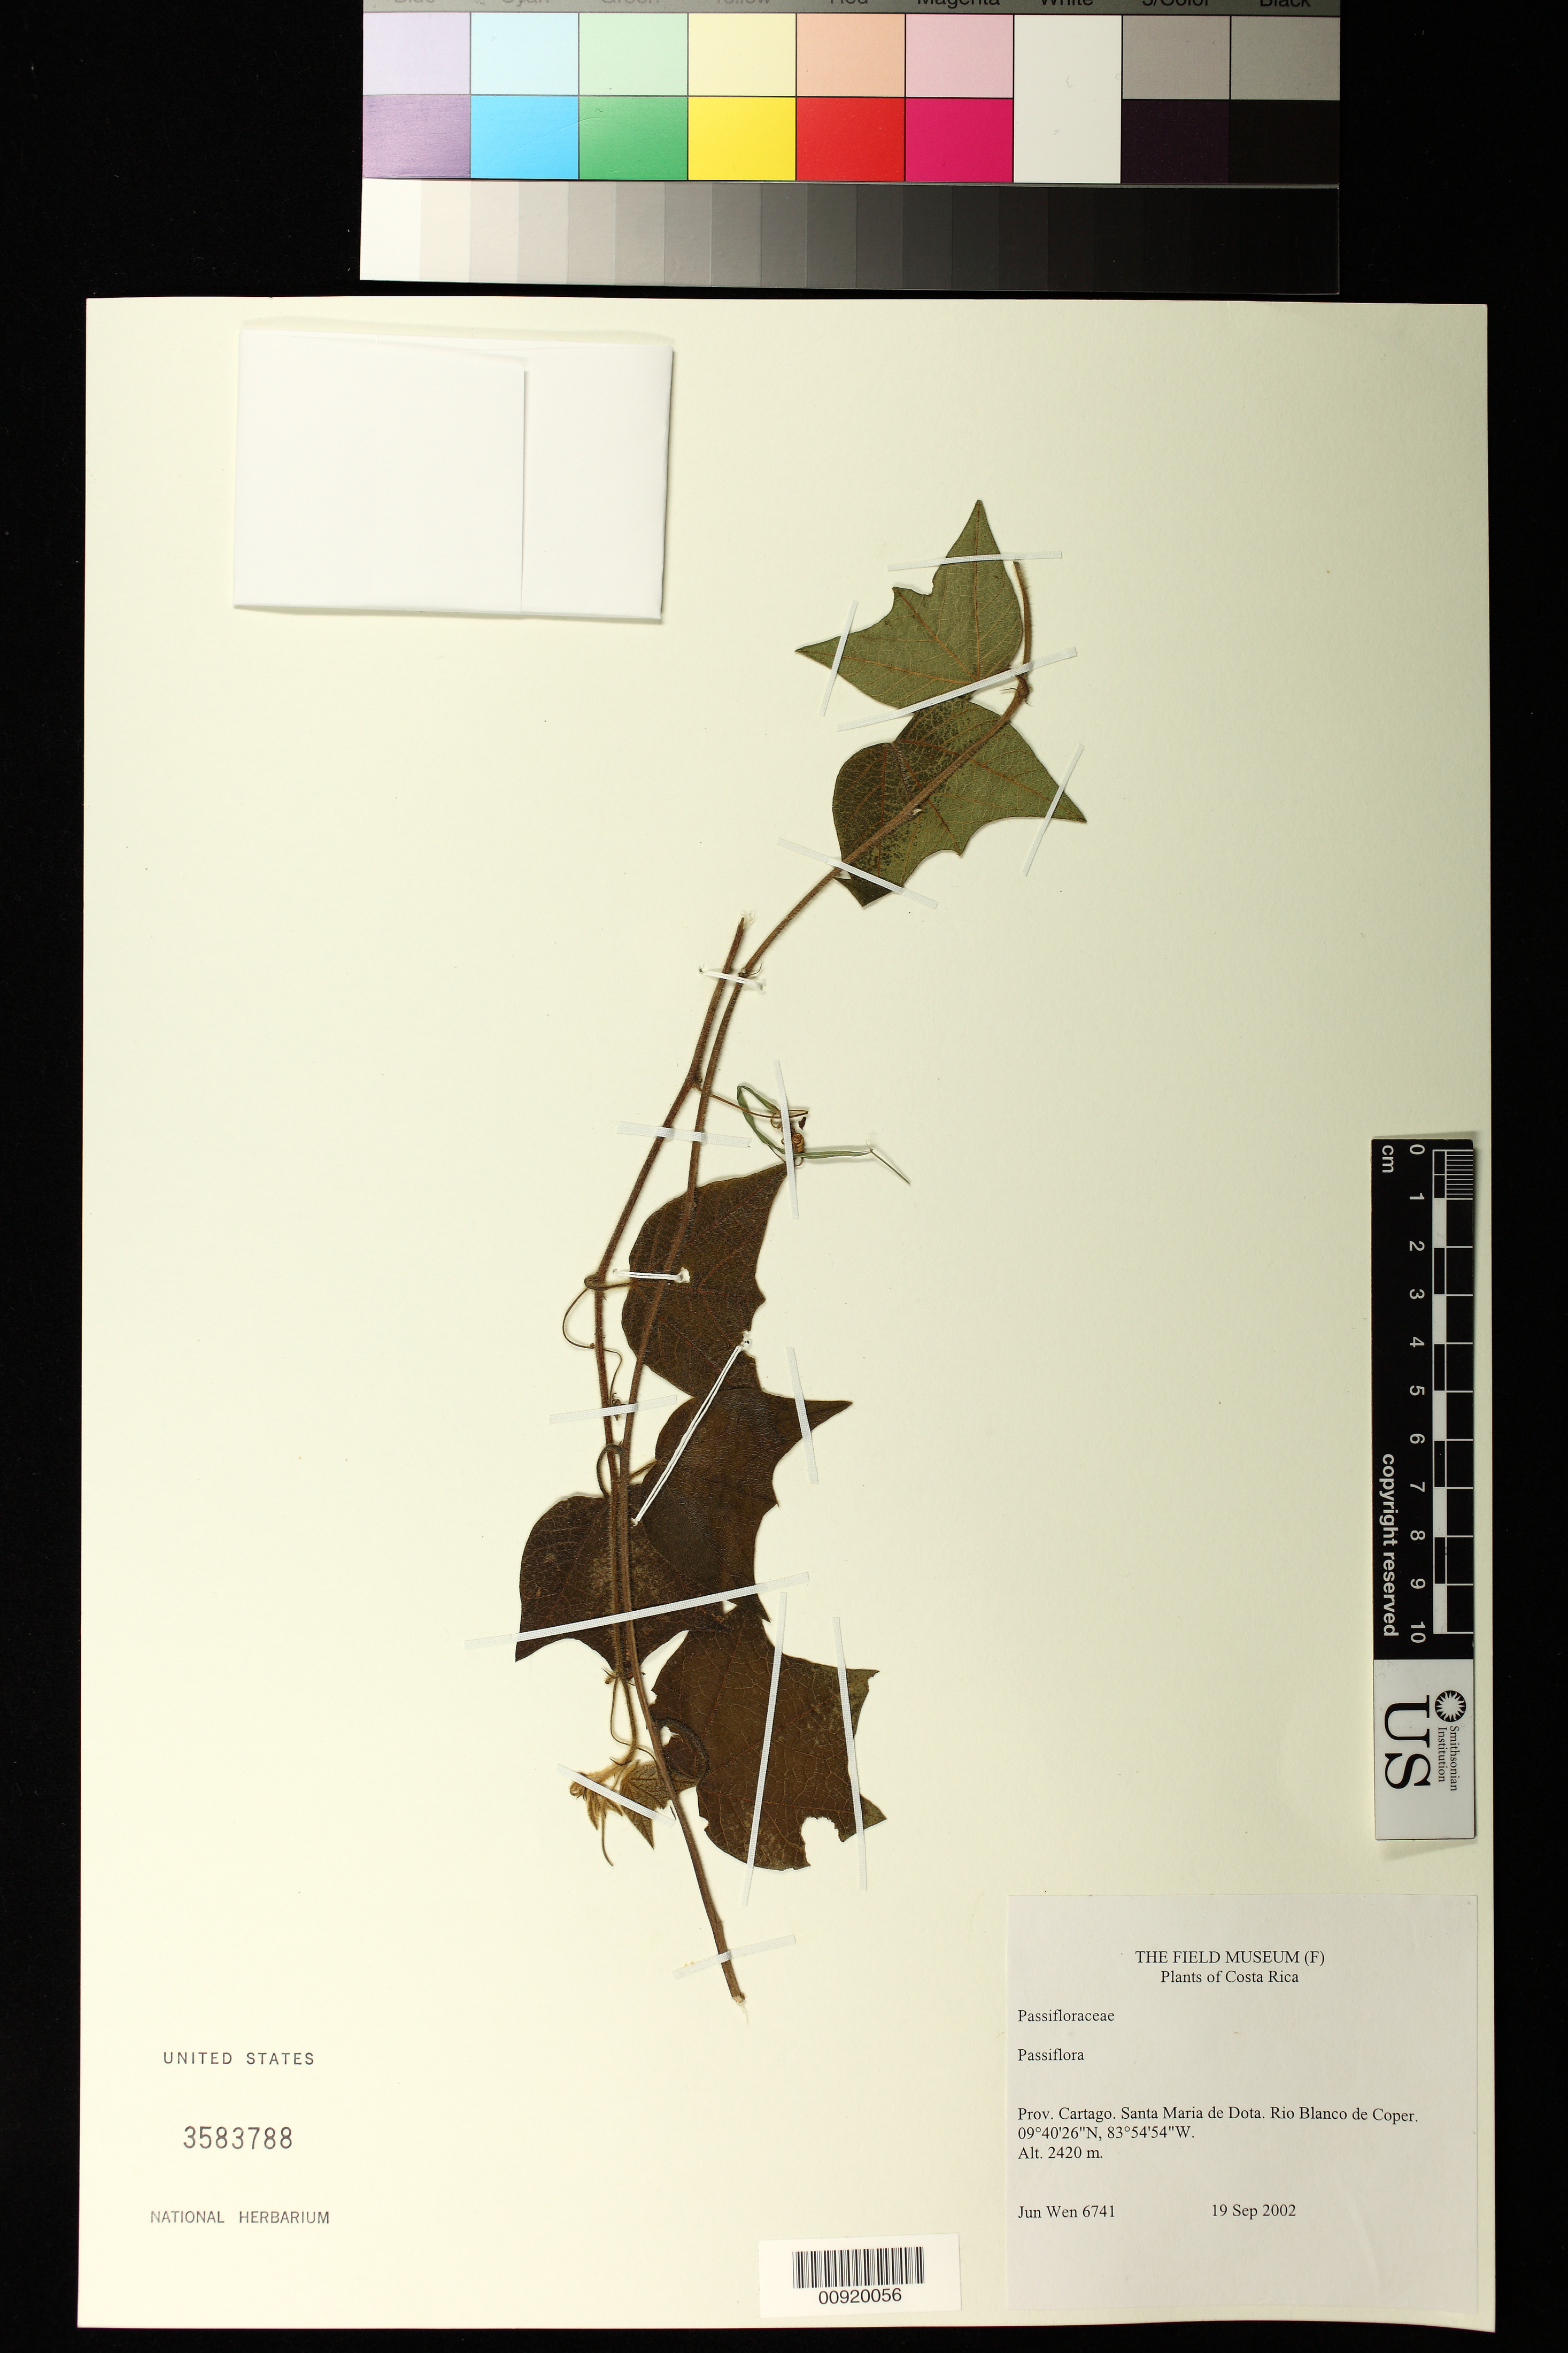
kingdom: Plantae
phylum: Tracheophyta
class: Magnoliopsida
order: Malpighiales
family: Passifloraceae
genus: Passiflora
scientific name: Passiflora sexflora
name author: Juss.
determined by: MacDougal, John M.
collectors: J. Wen & R. Aguilar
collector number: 6741 a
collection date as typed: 19 Sep 2002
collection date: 2002-09-19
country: Costa Rica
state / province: Cartago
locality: Santa Maria de Dota. Rio Blanco de Coper.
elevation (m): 2420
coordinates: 9 40 26 N, 83 54 54 W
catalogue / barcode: US 3583788